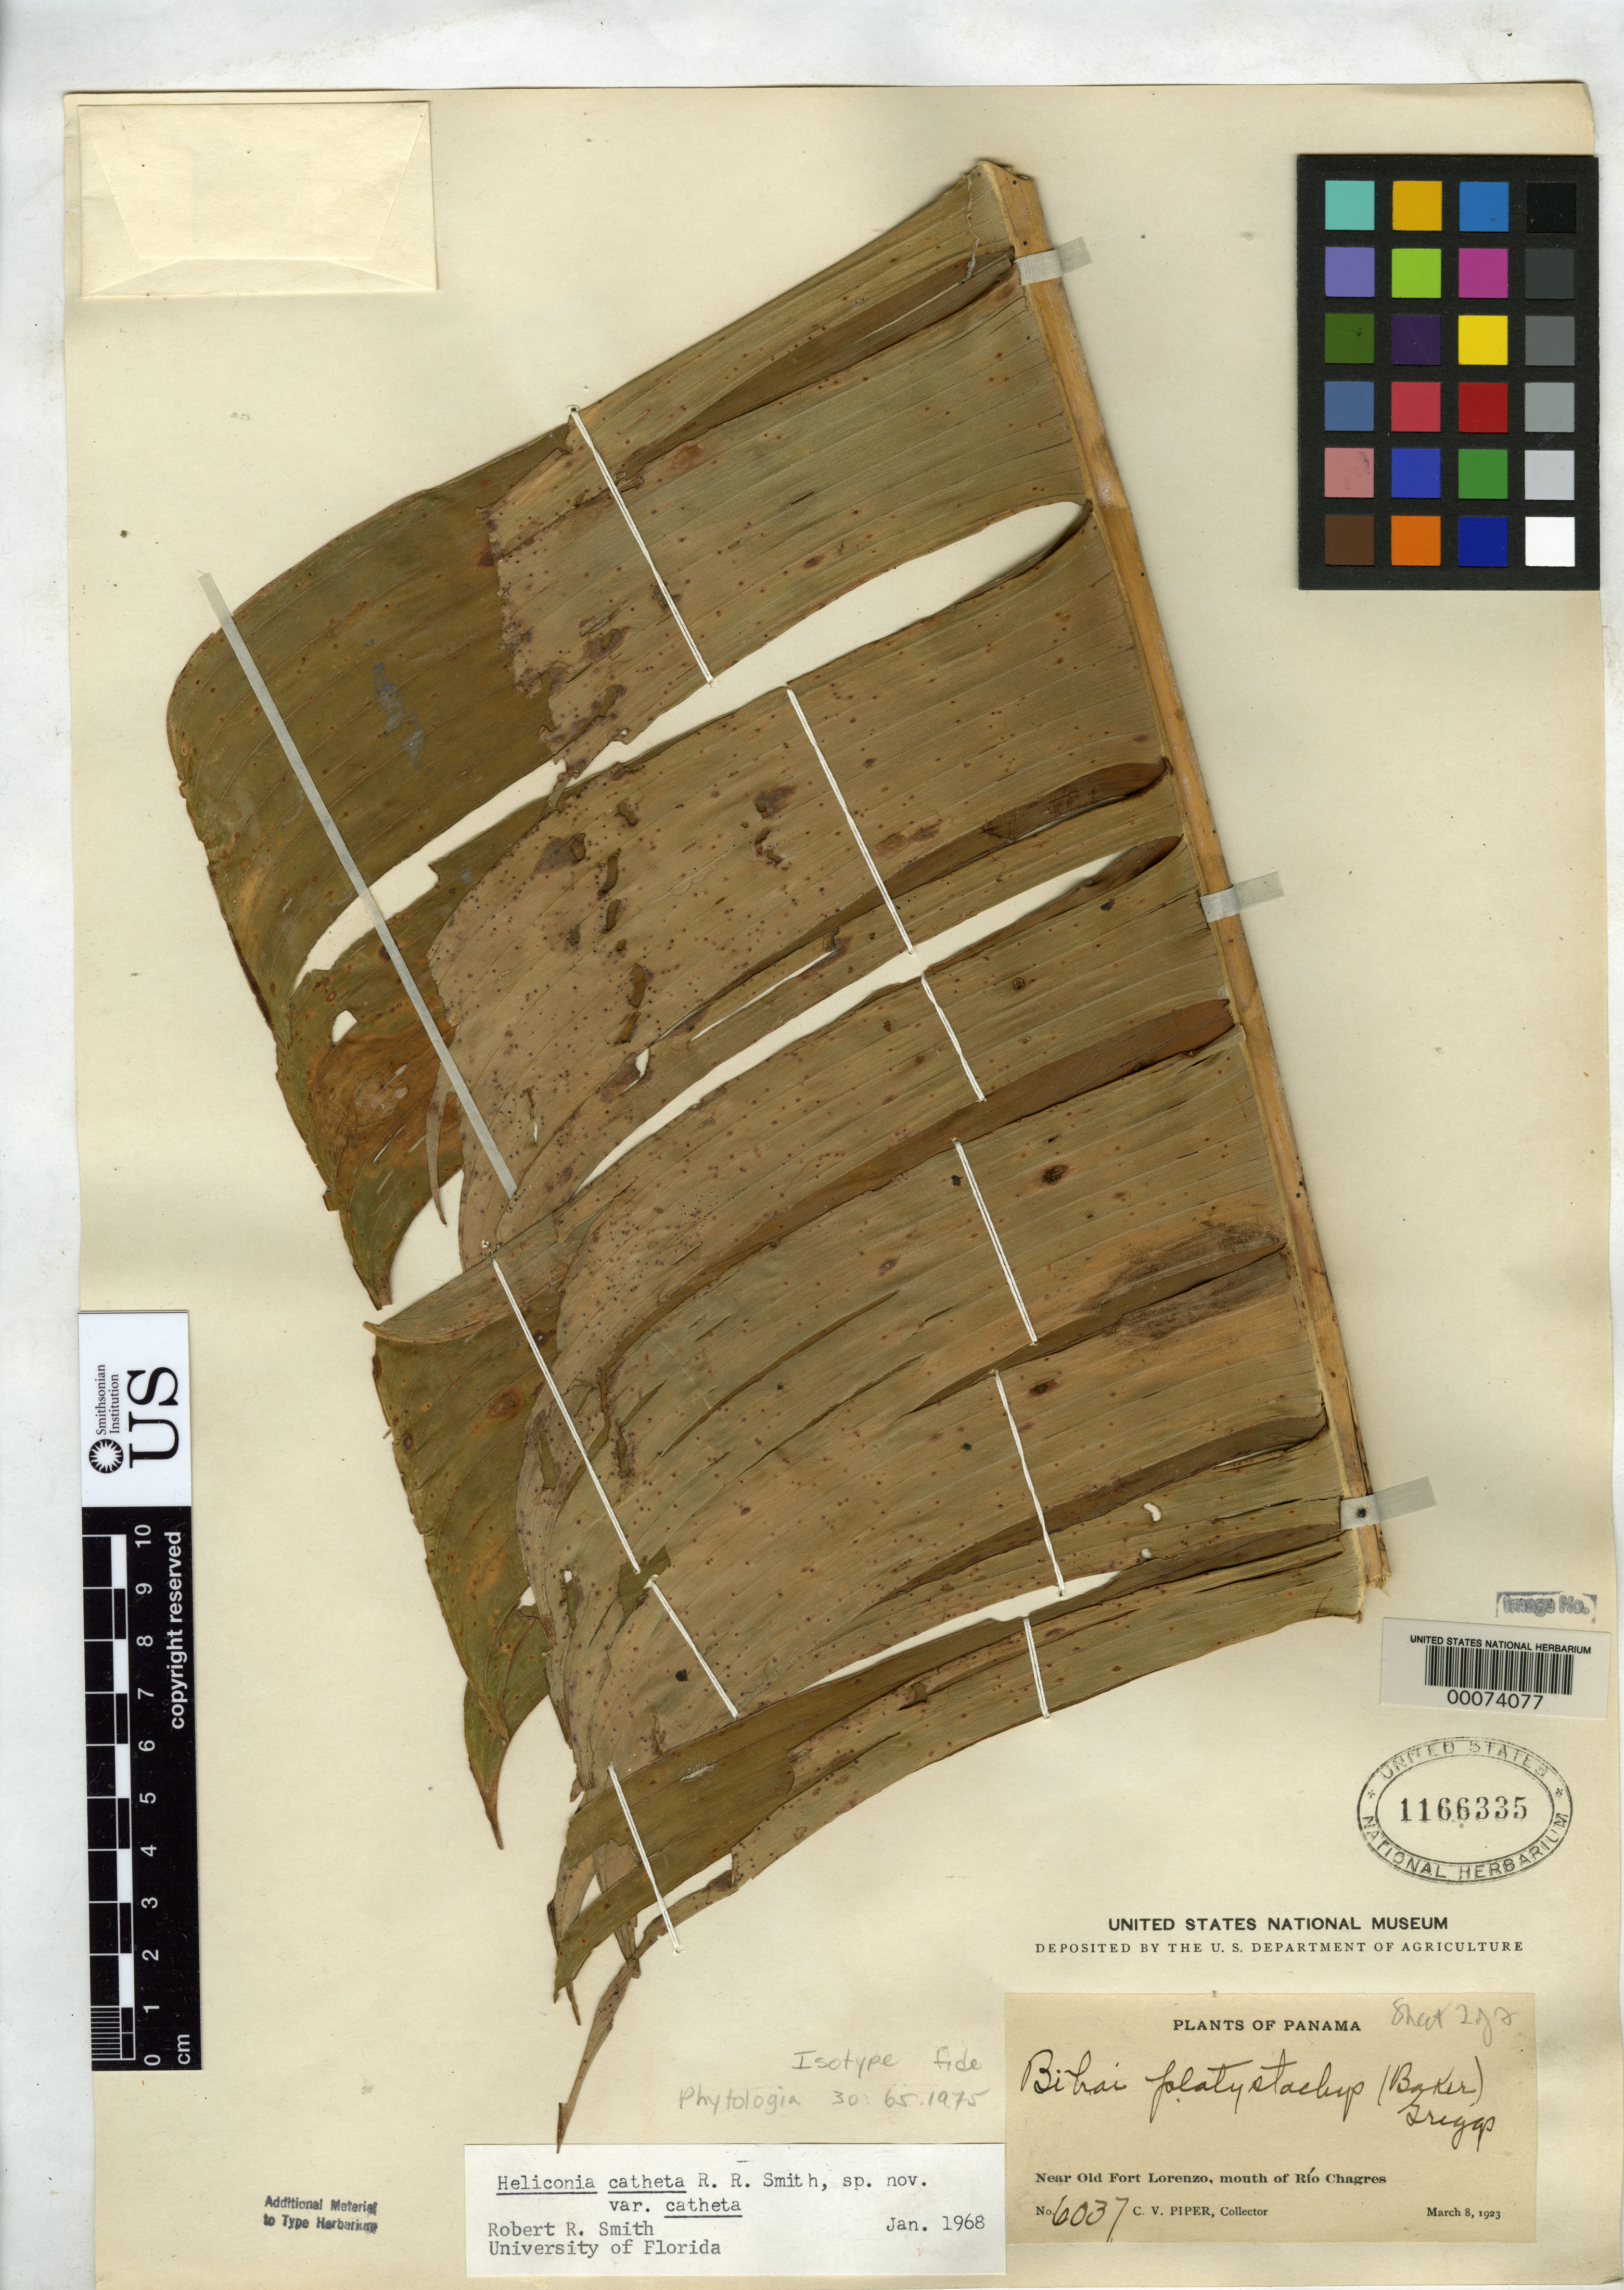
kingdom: Plantae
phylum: Tracheophyta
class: Liliopsida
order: Zingiberales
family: Heliconiaceae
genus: Heliconia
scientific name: Heliconia catheta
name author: R.R. Sm.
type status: Isotype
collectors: C. V. Piper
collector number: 6037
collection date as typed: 08 Mar 1923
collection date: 1923-03-08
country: Panama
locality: Near Old Fort Lorenzo, mouth of Rio Chagres.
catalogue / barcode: US 1166335